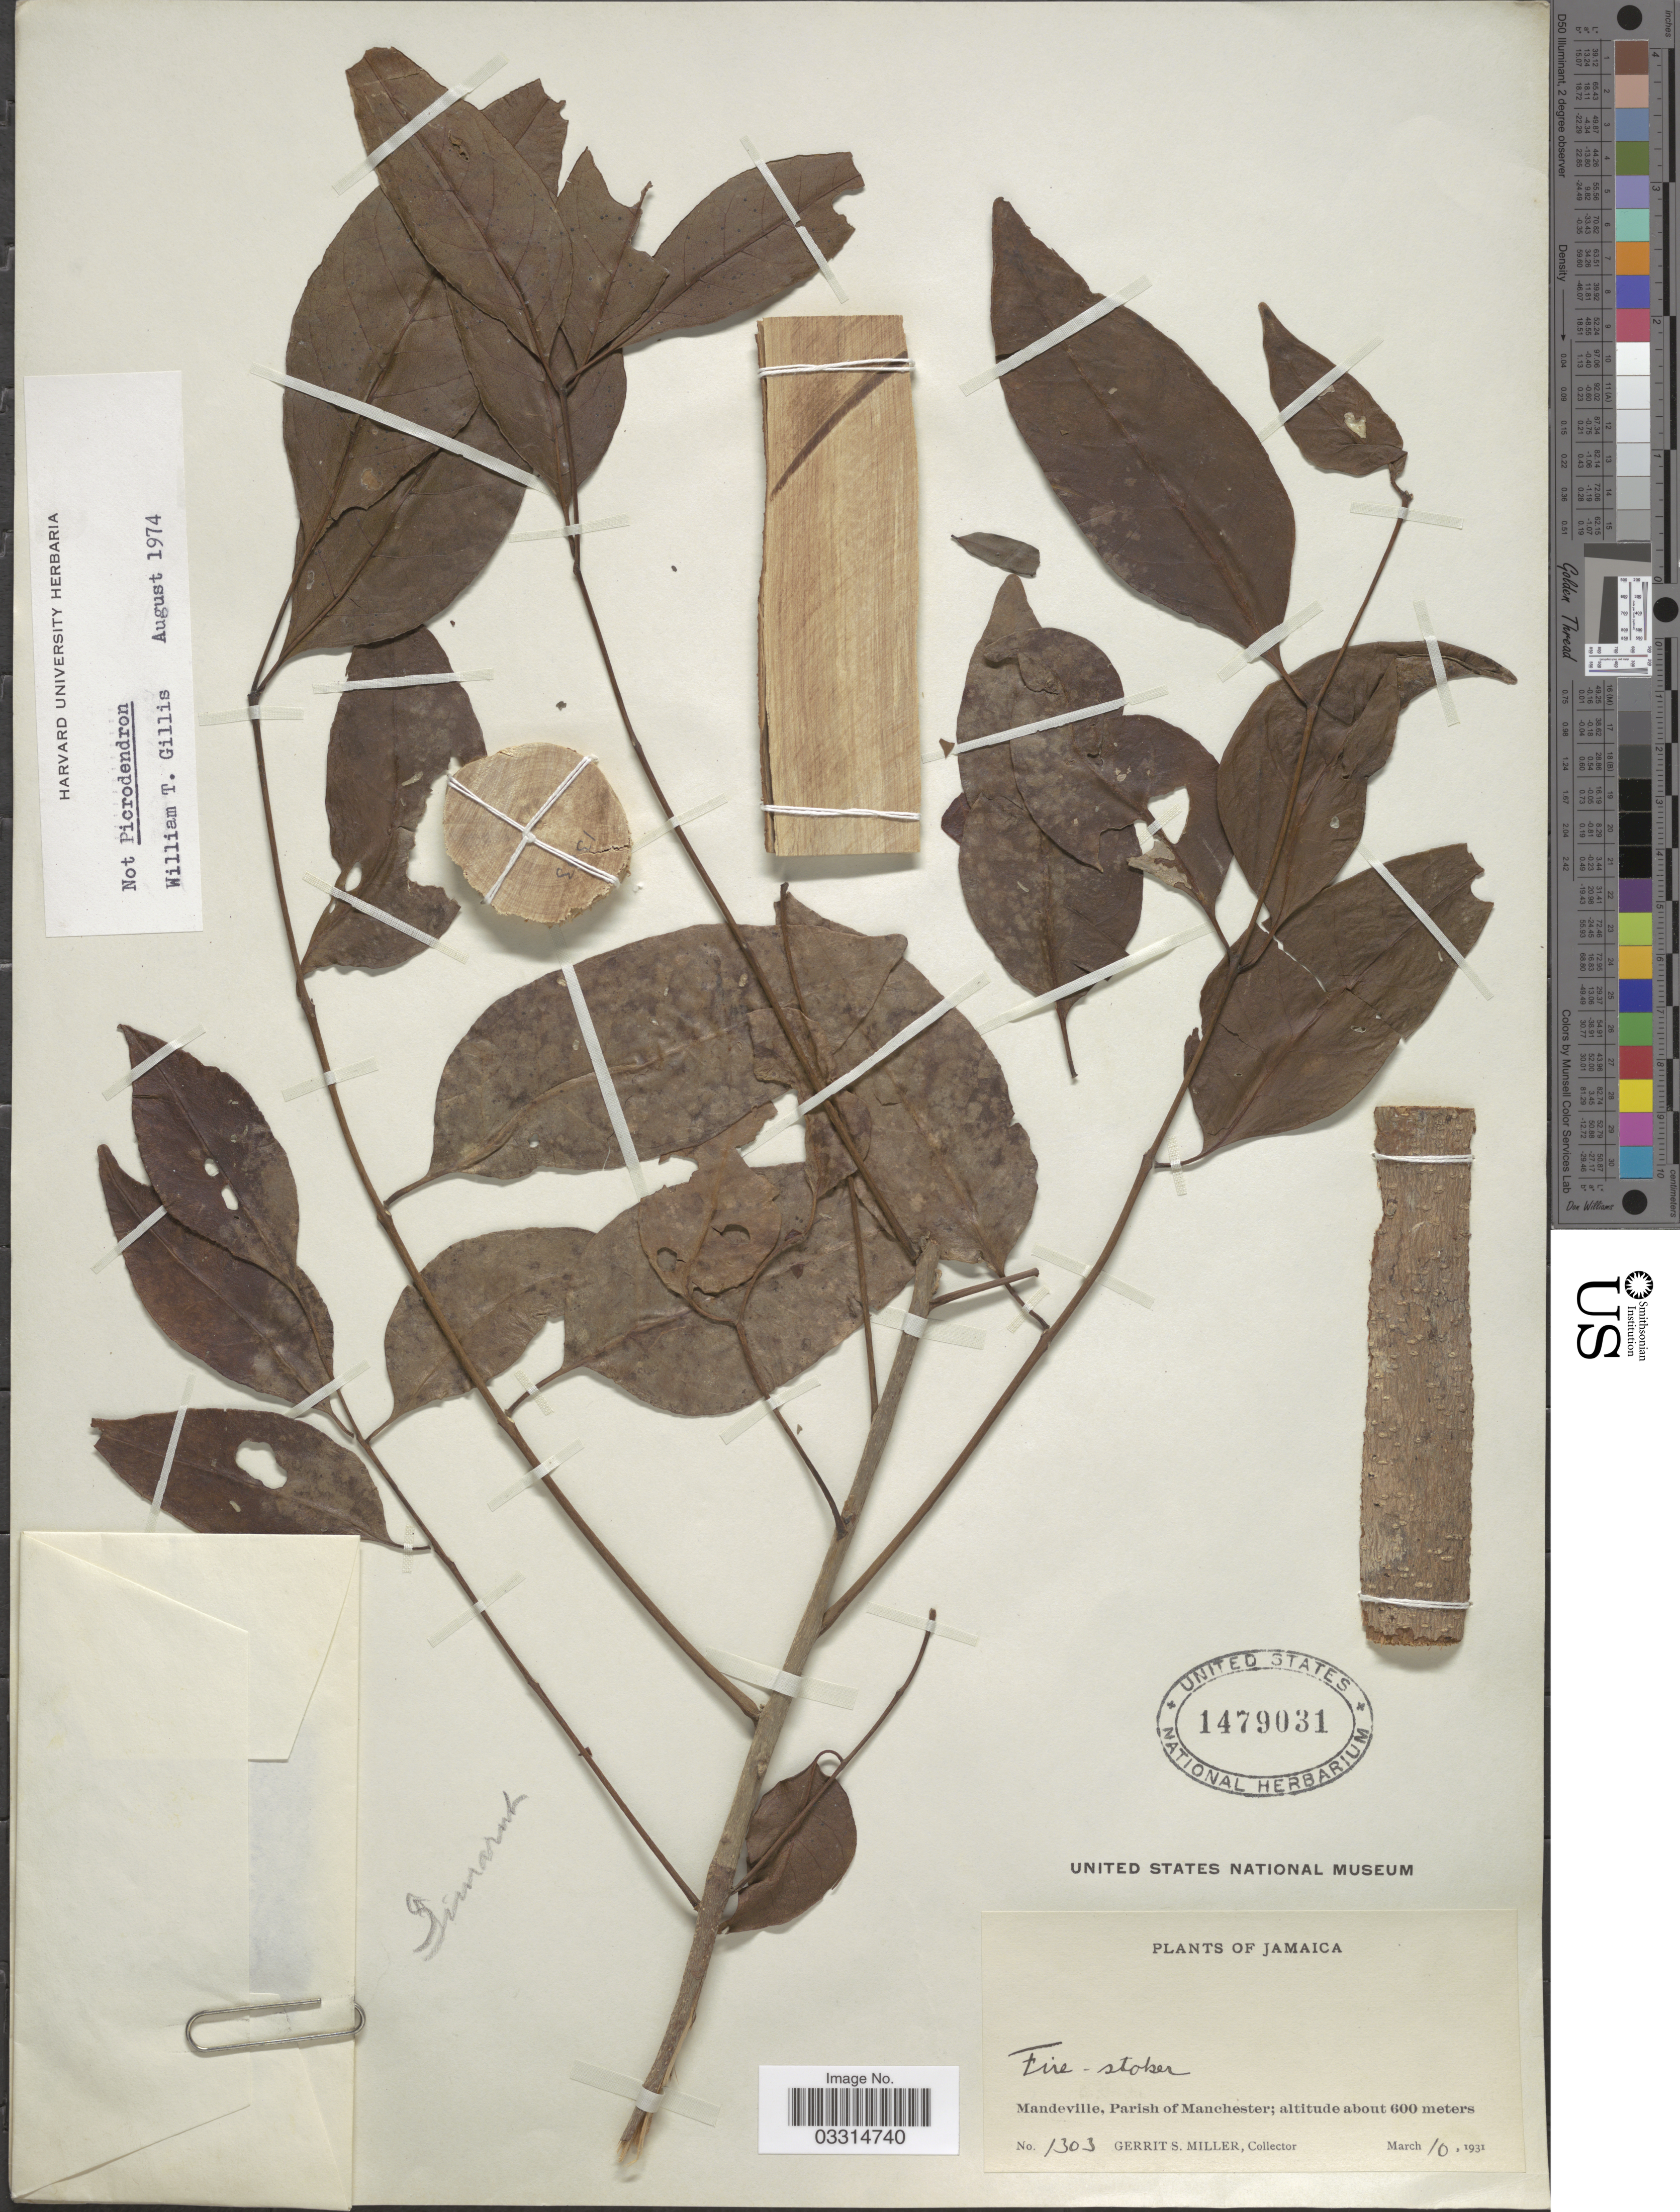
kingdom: Plantae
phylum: Tracheophyta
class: Magnoliopsida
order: Sapindales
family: Simaroubaceae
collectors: G. S. Miller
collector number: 1303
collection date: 1931-03-10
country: Jamaica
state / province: Manchester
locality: Mandeville, Parish of Manchester.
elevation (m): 600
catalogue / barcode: US 1479031